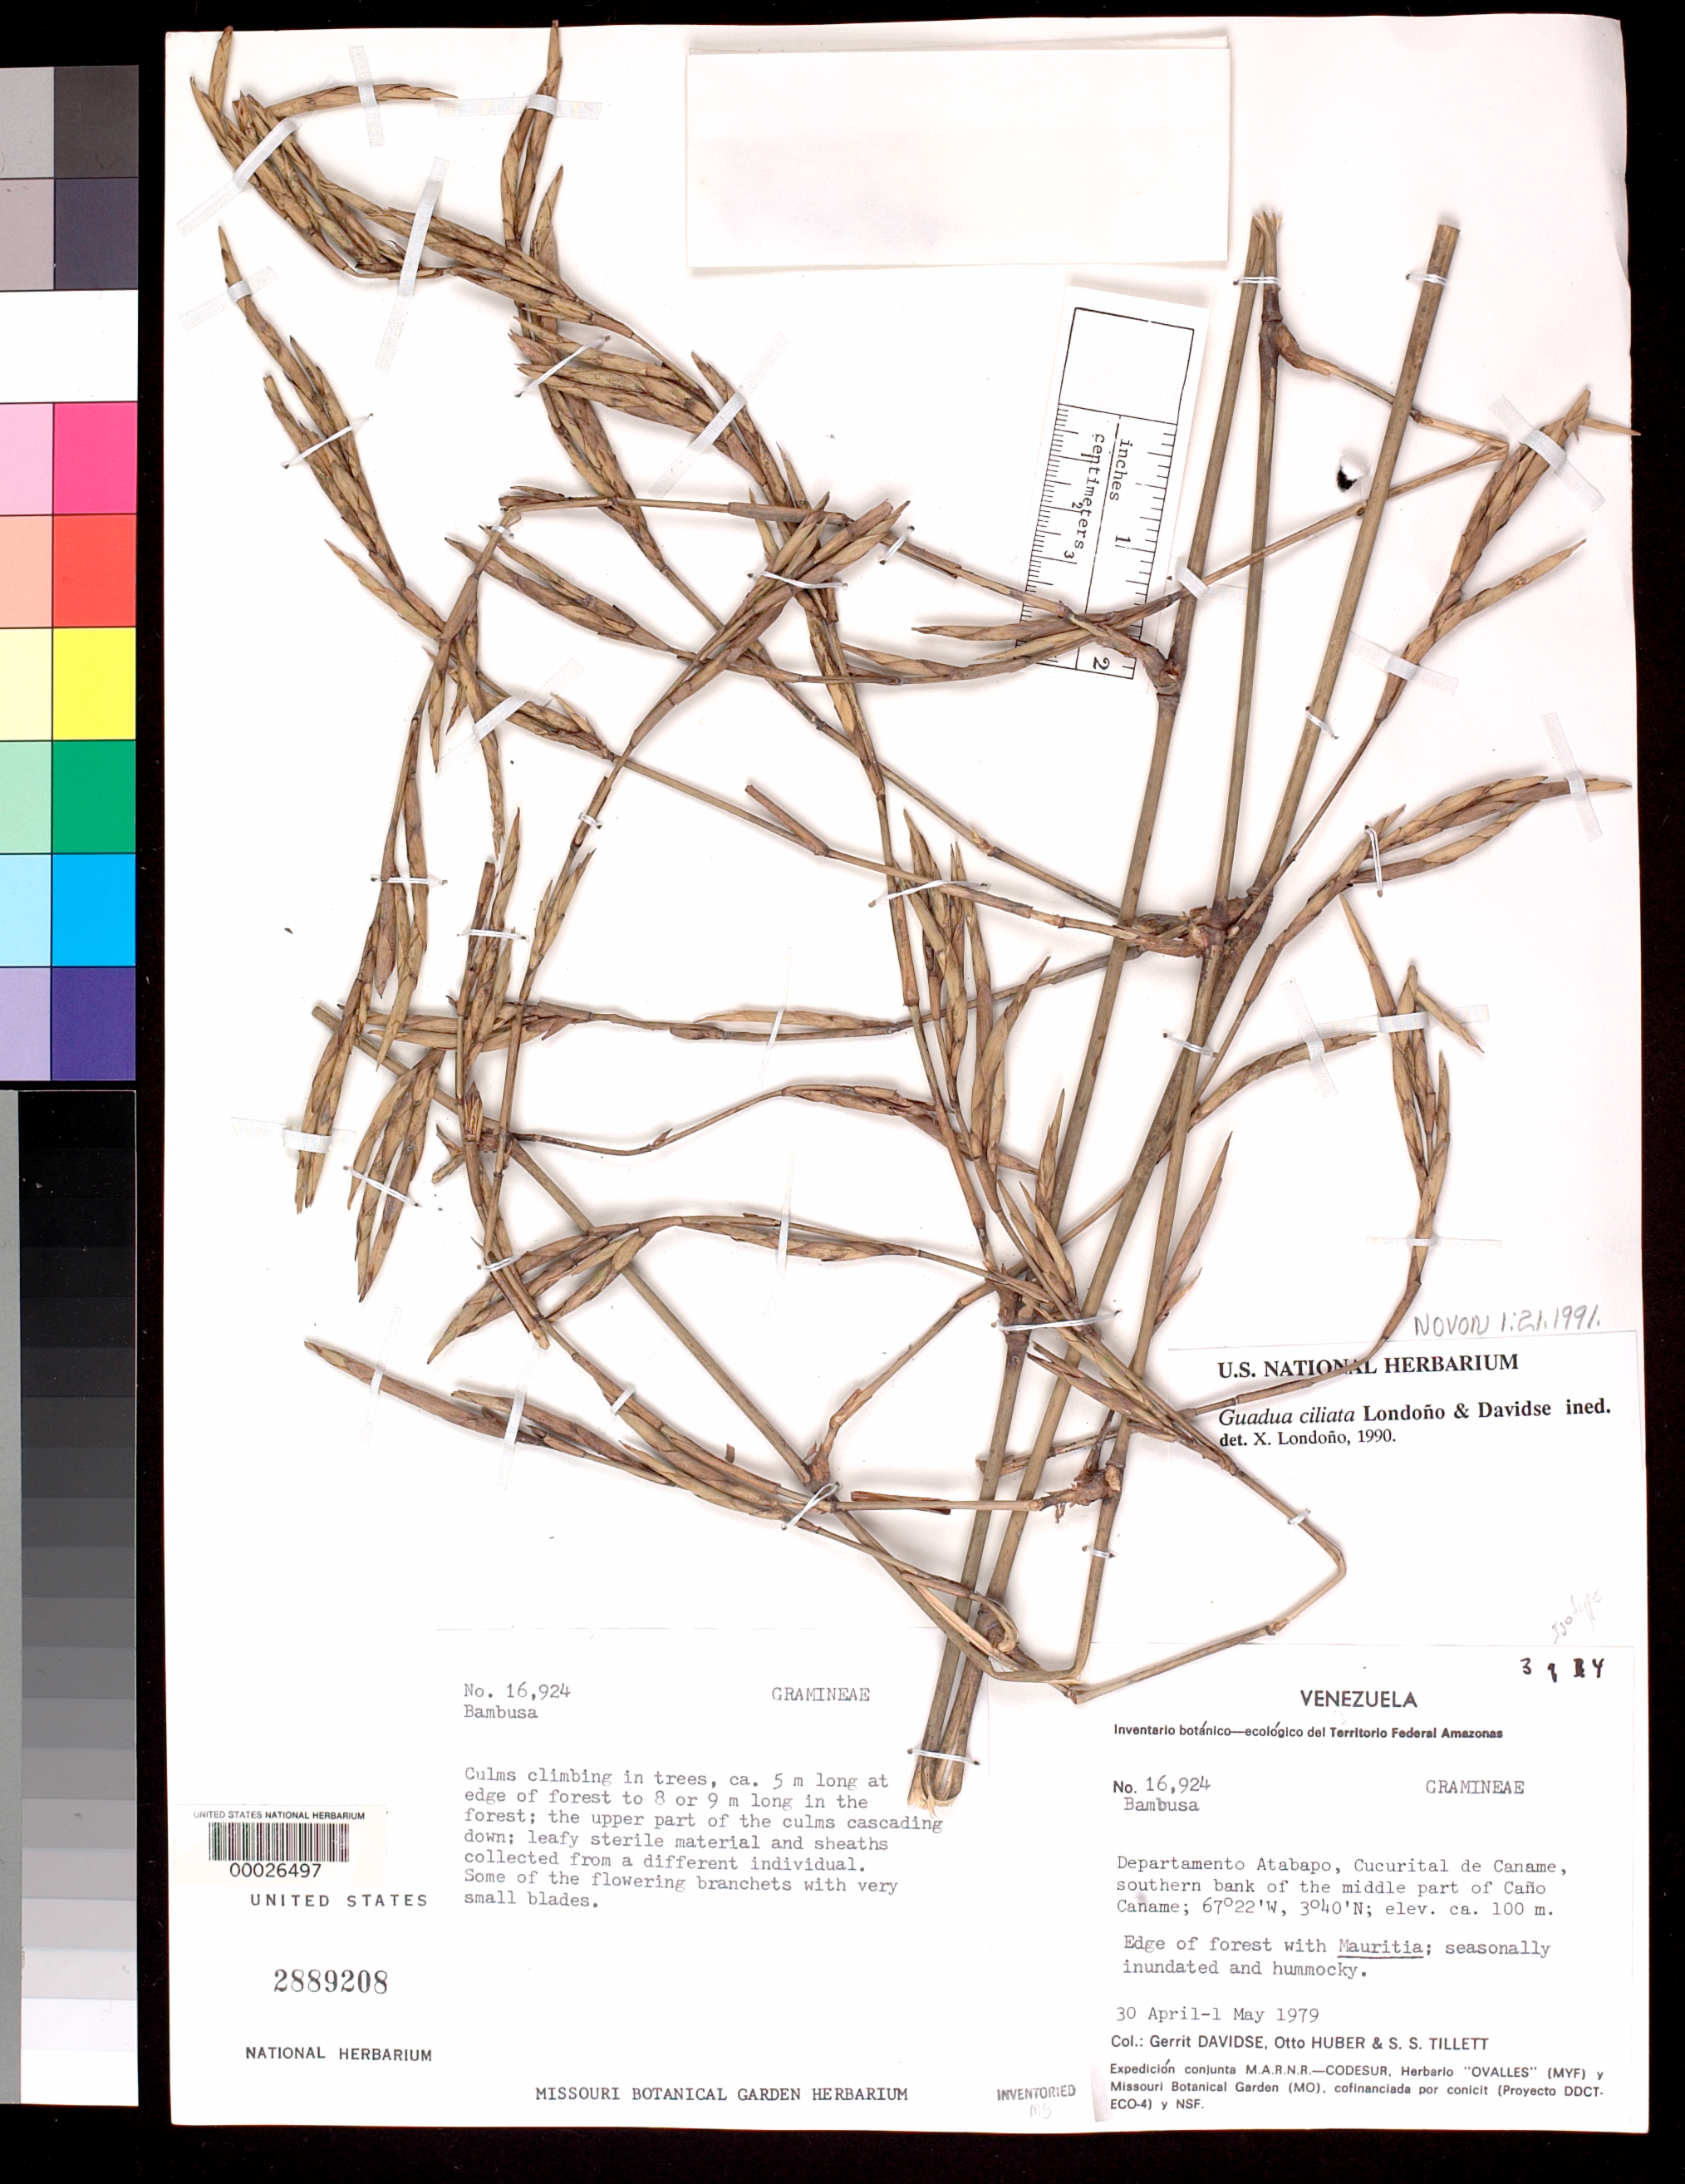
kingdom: Plantae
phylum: Tracheophyta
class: Liliopsida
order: Poales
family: Poaceae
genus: Guadua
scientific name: Guadua ciliata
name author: Londoño & Davidse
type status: Isotype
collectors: G. Davidse, O. Huber & S. S. Tillett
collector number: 16924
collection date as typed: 30 Apr 1979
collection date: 1979-04-30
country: Venezuela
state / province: Amazonas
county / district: Atabapo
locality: Cucurital de Caname, southern bank of the middle part of Cano Caname.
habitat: Edge of forest; seasonally inudated and hummocky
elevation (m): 100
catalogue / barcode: US 2889208